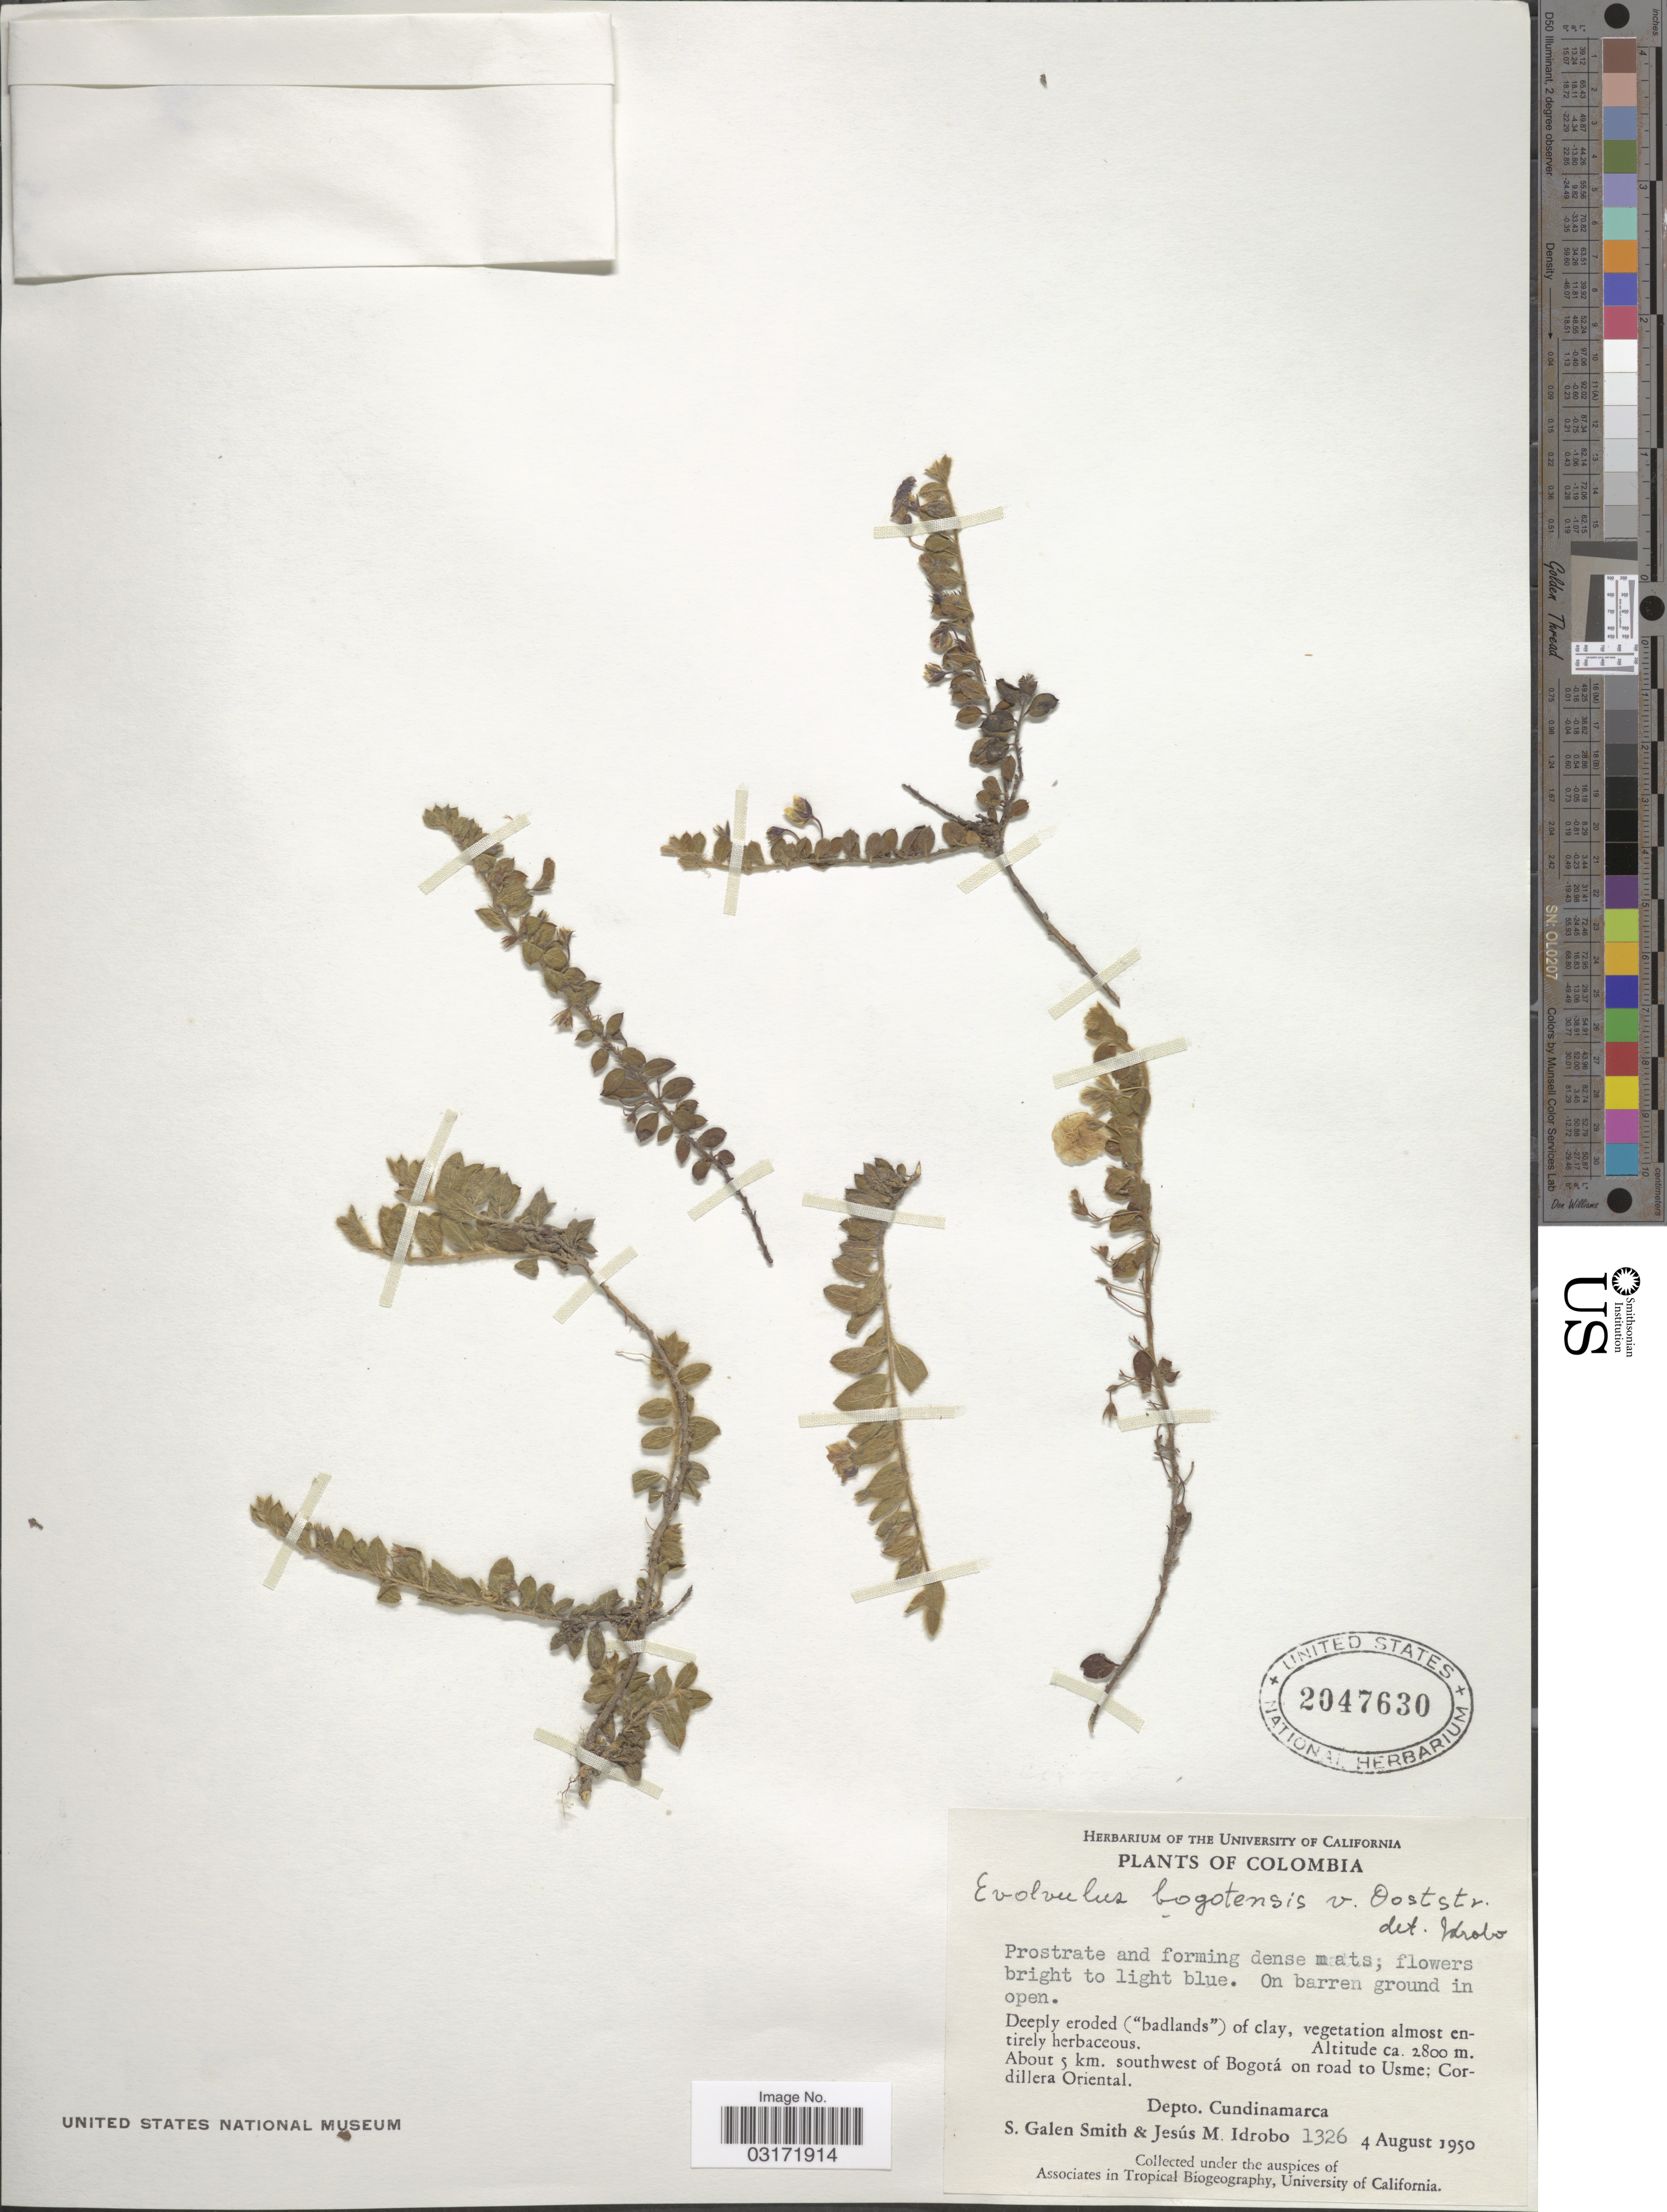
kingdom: Plantae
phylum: Tracheophyta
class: Magnoliopsida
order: Solanales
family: Convolvulaceae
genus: Evolvulus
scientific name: Evolvulus bogotensis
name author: Ooststr.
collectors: S. G. Smith & J. M. Idrobo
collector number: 1326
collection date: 1950-08-04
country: Colombia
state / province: Cundinamarca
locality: About 5 km. southwest of Bogotá on road to Usme; Cordillera Oriental. Depto. Cundinamarca.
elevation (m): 2800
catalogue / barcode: US 2047630